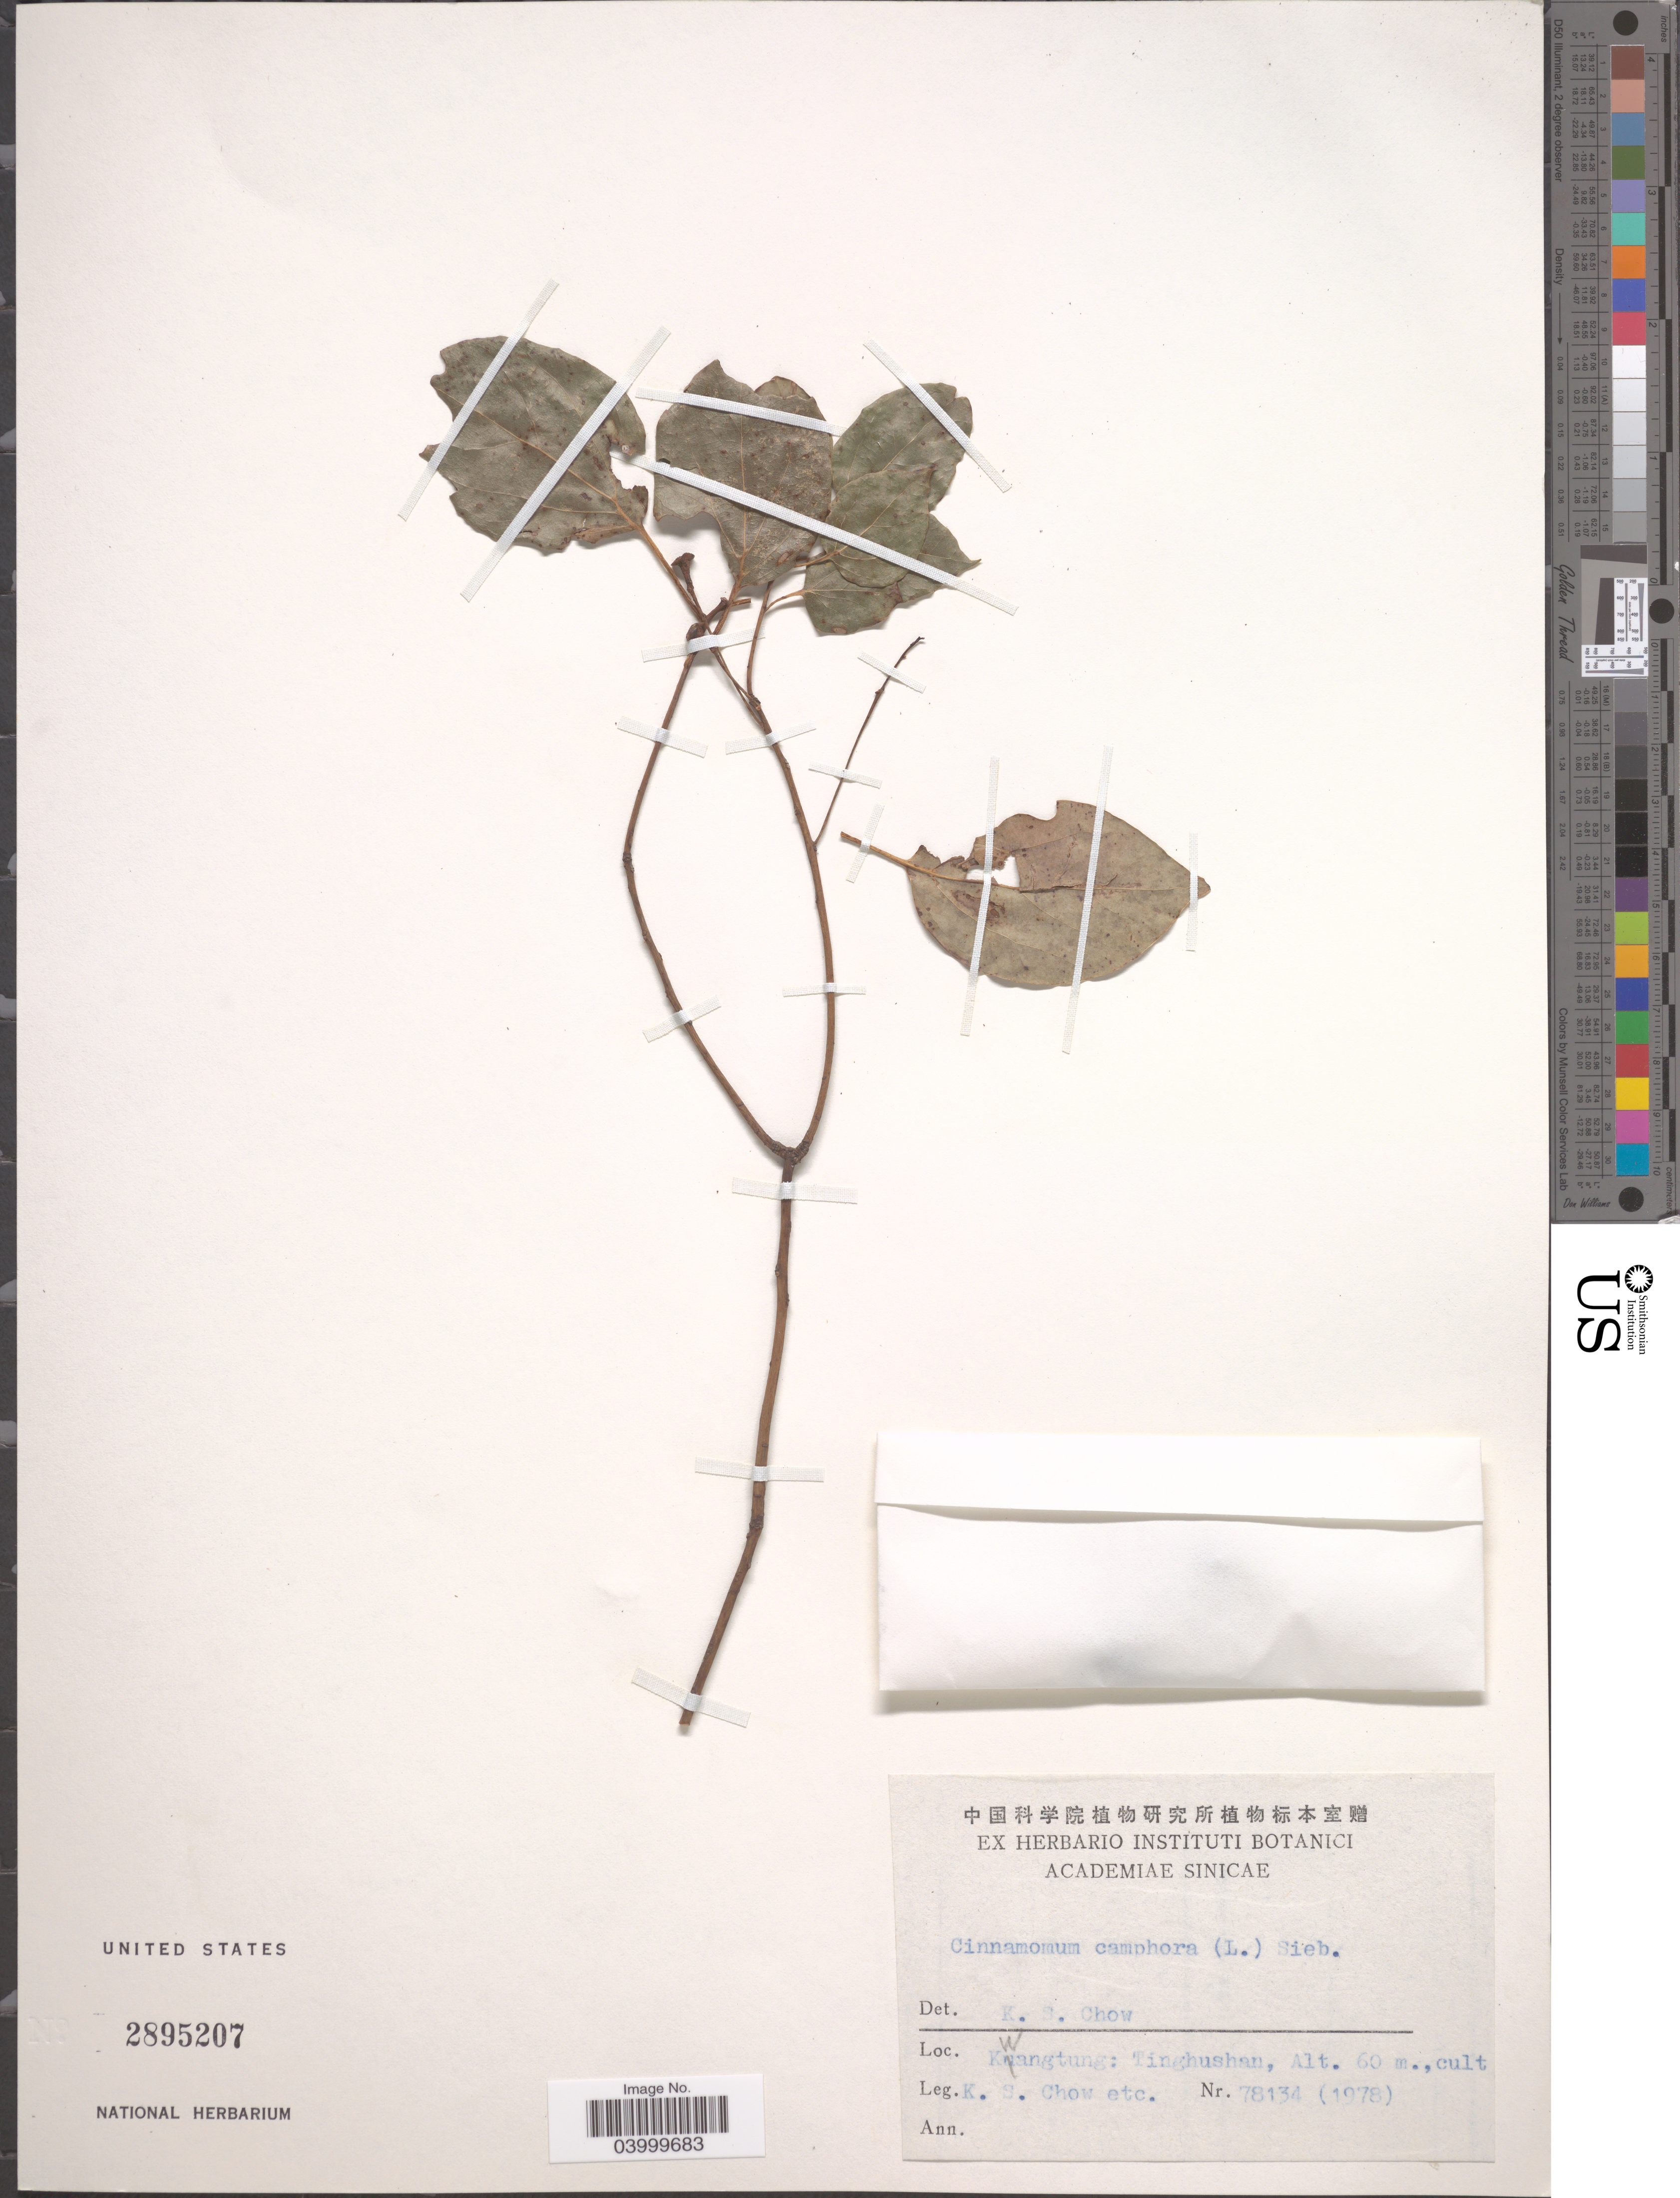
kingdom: Plantae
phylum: Tracheophyta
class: Magnoliopsida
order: Laurales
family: Lauraceae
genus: Cinnamomum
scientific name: Cinnamomum camphora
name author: (L.) J. Presl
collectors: K. S. Chow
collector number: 78134/(1978?)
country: China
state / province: Guangdong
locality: Kwangtung: Tinghushan.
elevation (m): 60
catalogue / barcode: US 2895207